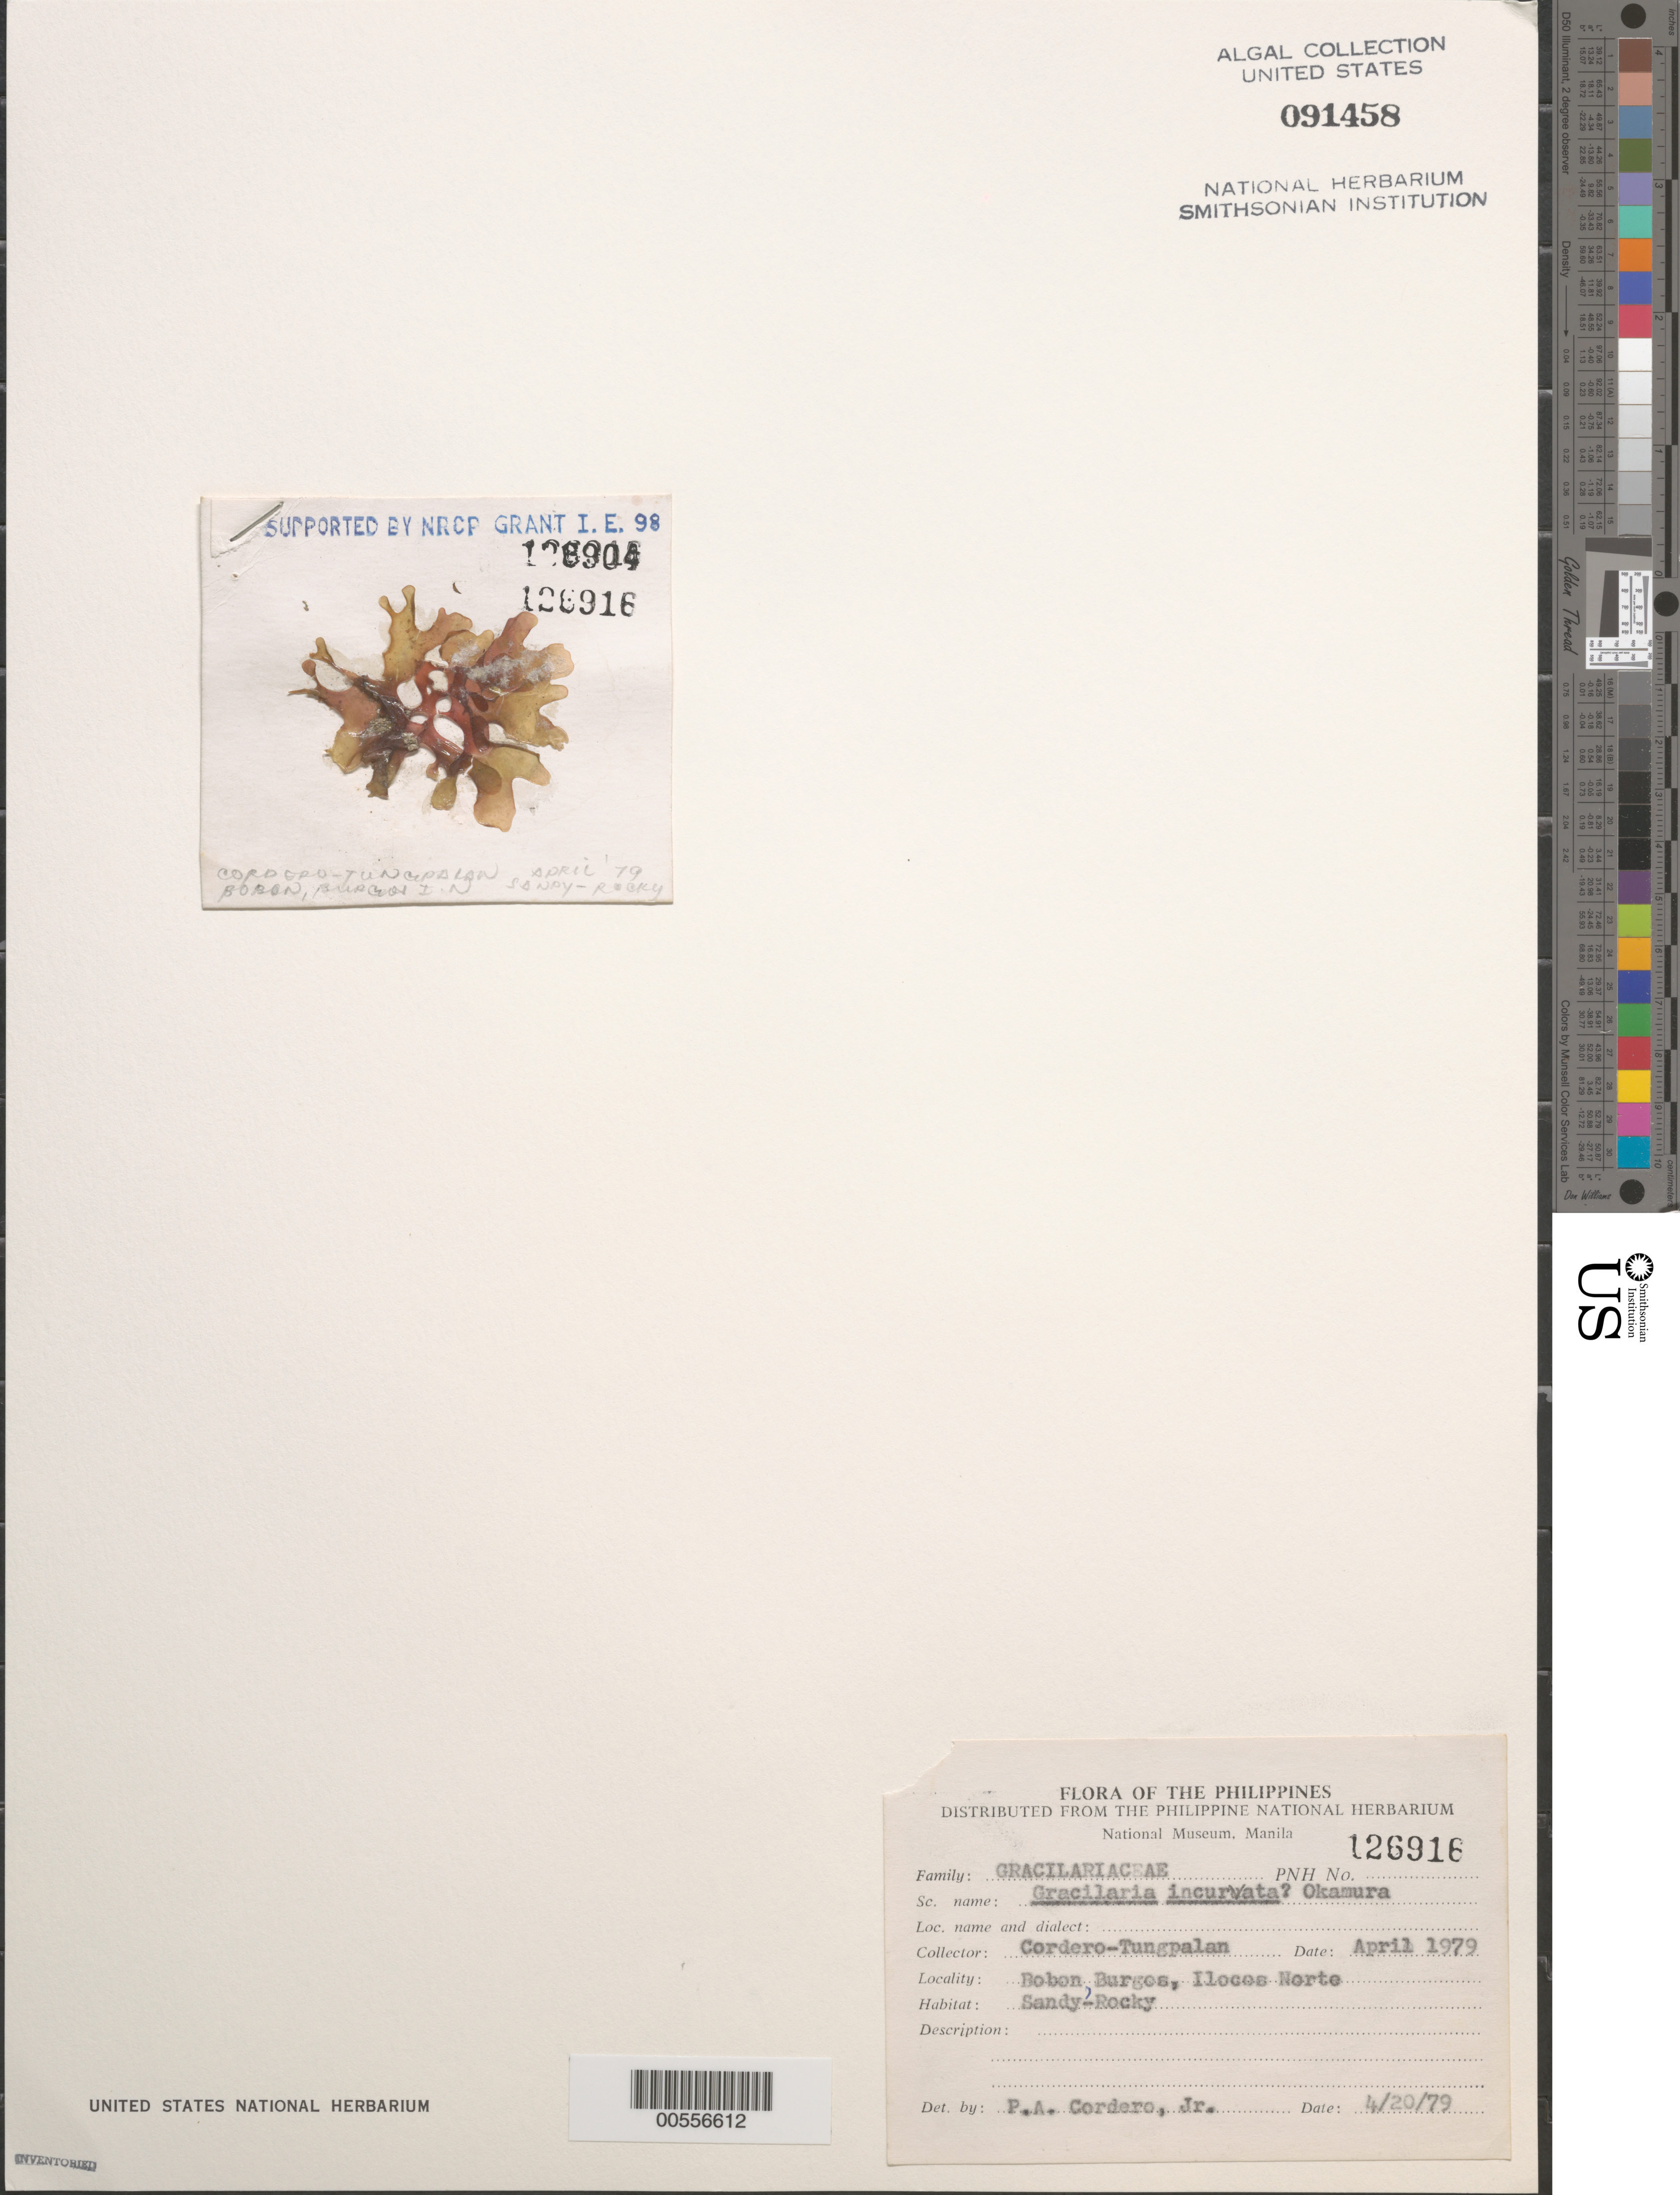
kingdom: Plantae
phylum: Rhodophyta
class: Florideophyceae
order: Gracilariales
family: Gracilariaceae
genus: Gracilaria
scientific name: Gracilaria incurvata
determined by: Cordero, P. A., Jr.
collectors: P. A. Cordero & A. Tungpalan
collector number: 126916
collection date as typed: Apr 1979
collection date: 1979-04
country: Philippines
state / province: Ilocos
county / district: Ilocos Norte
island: Luzon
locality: Bobon, Burgos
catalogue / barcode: US 91458